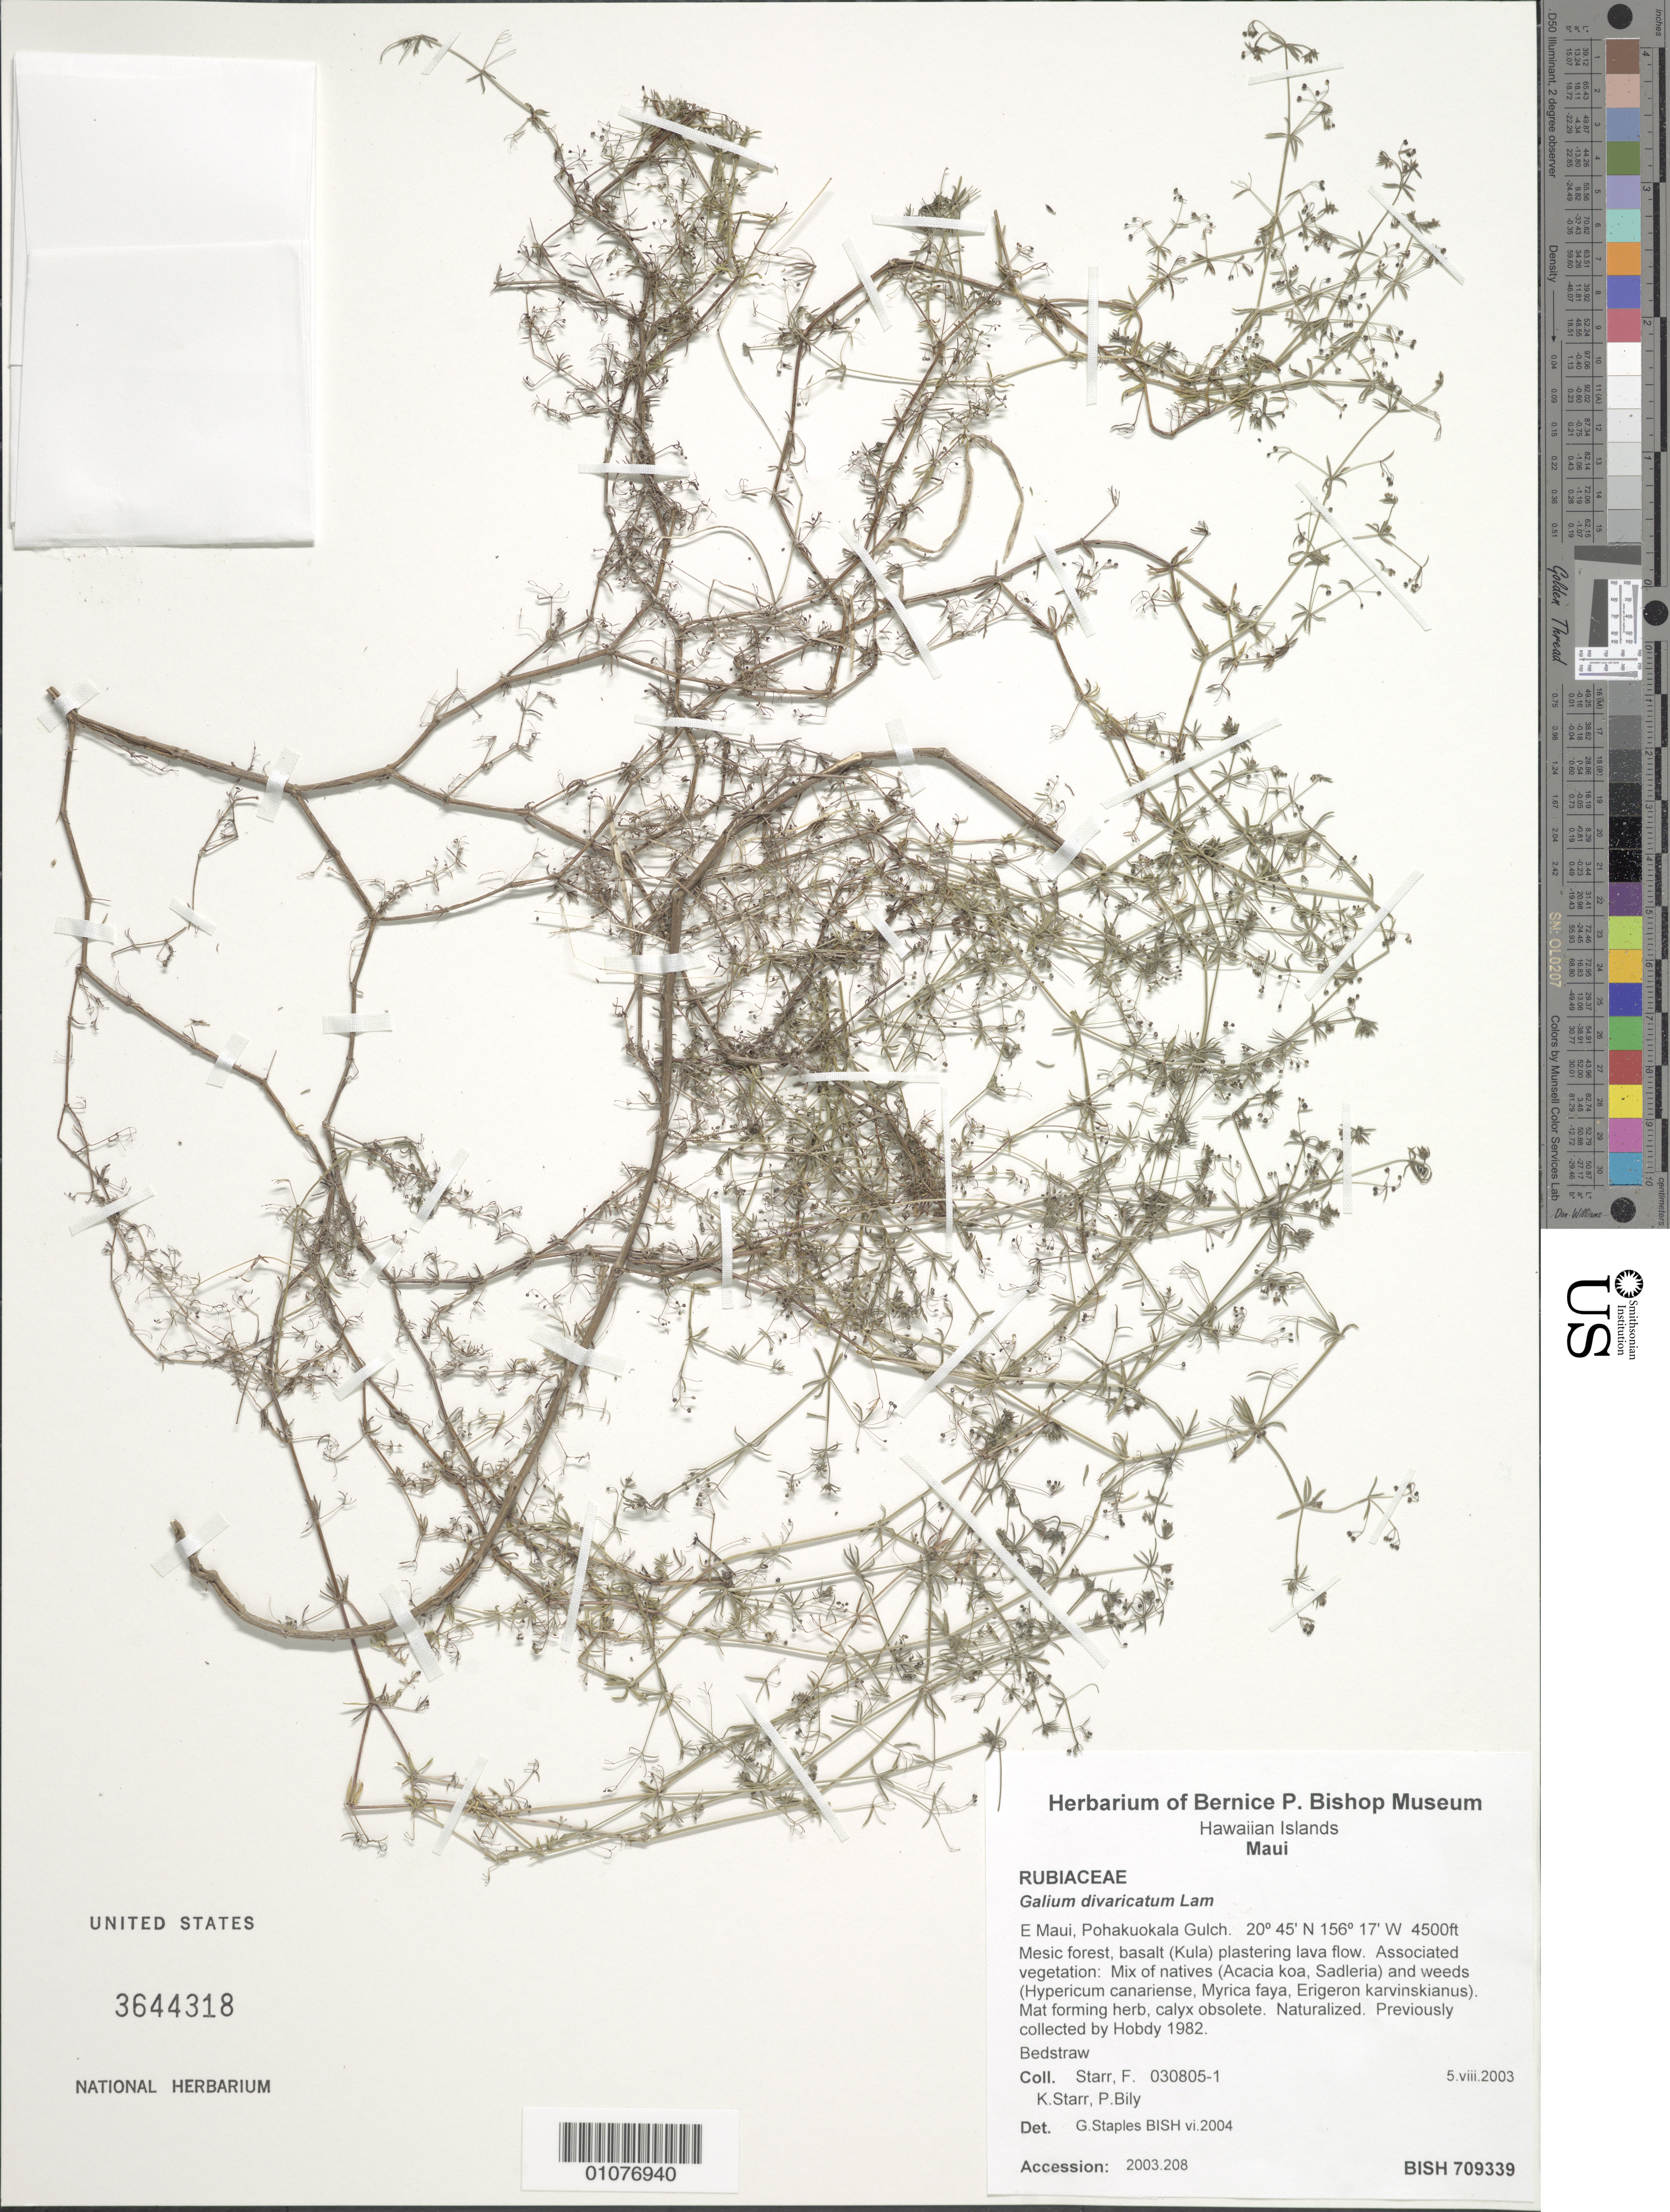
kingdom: Plantae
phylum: Tracheophyta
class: Magnoliopsida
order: Gentianales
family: Rubiaceae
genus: Galium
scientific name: Galium divaricatum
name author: Pourr. ex Lam.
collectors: F. Starr, K. Starr & P. Bily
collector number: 030805-1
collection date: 2003-08-05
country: United States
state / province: Hawaii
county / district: Maui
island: Maui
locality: E Maui, Pohakuokala Gulch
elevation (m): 1372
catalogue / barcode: US 3644318